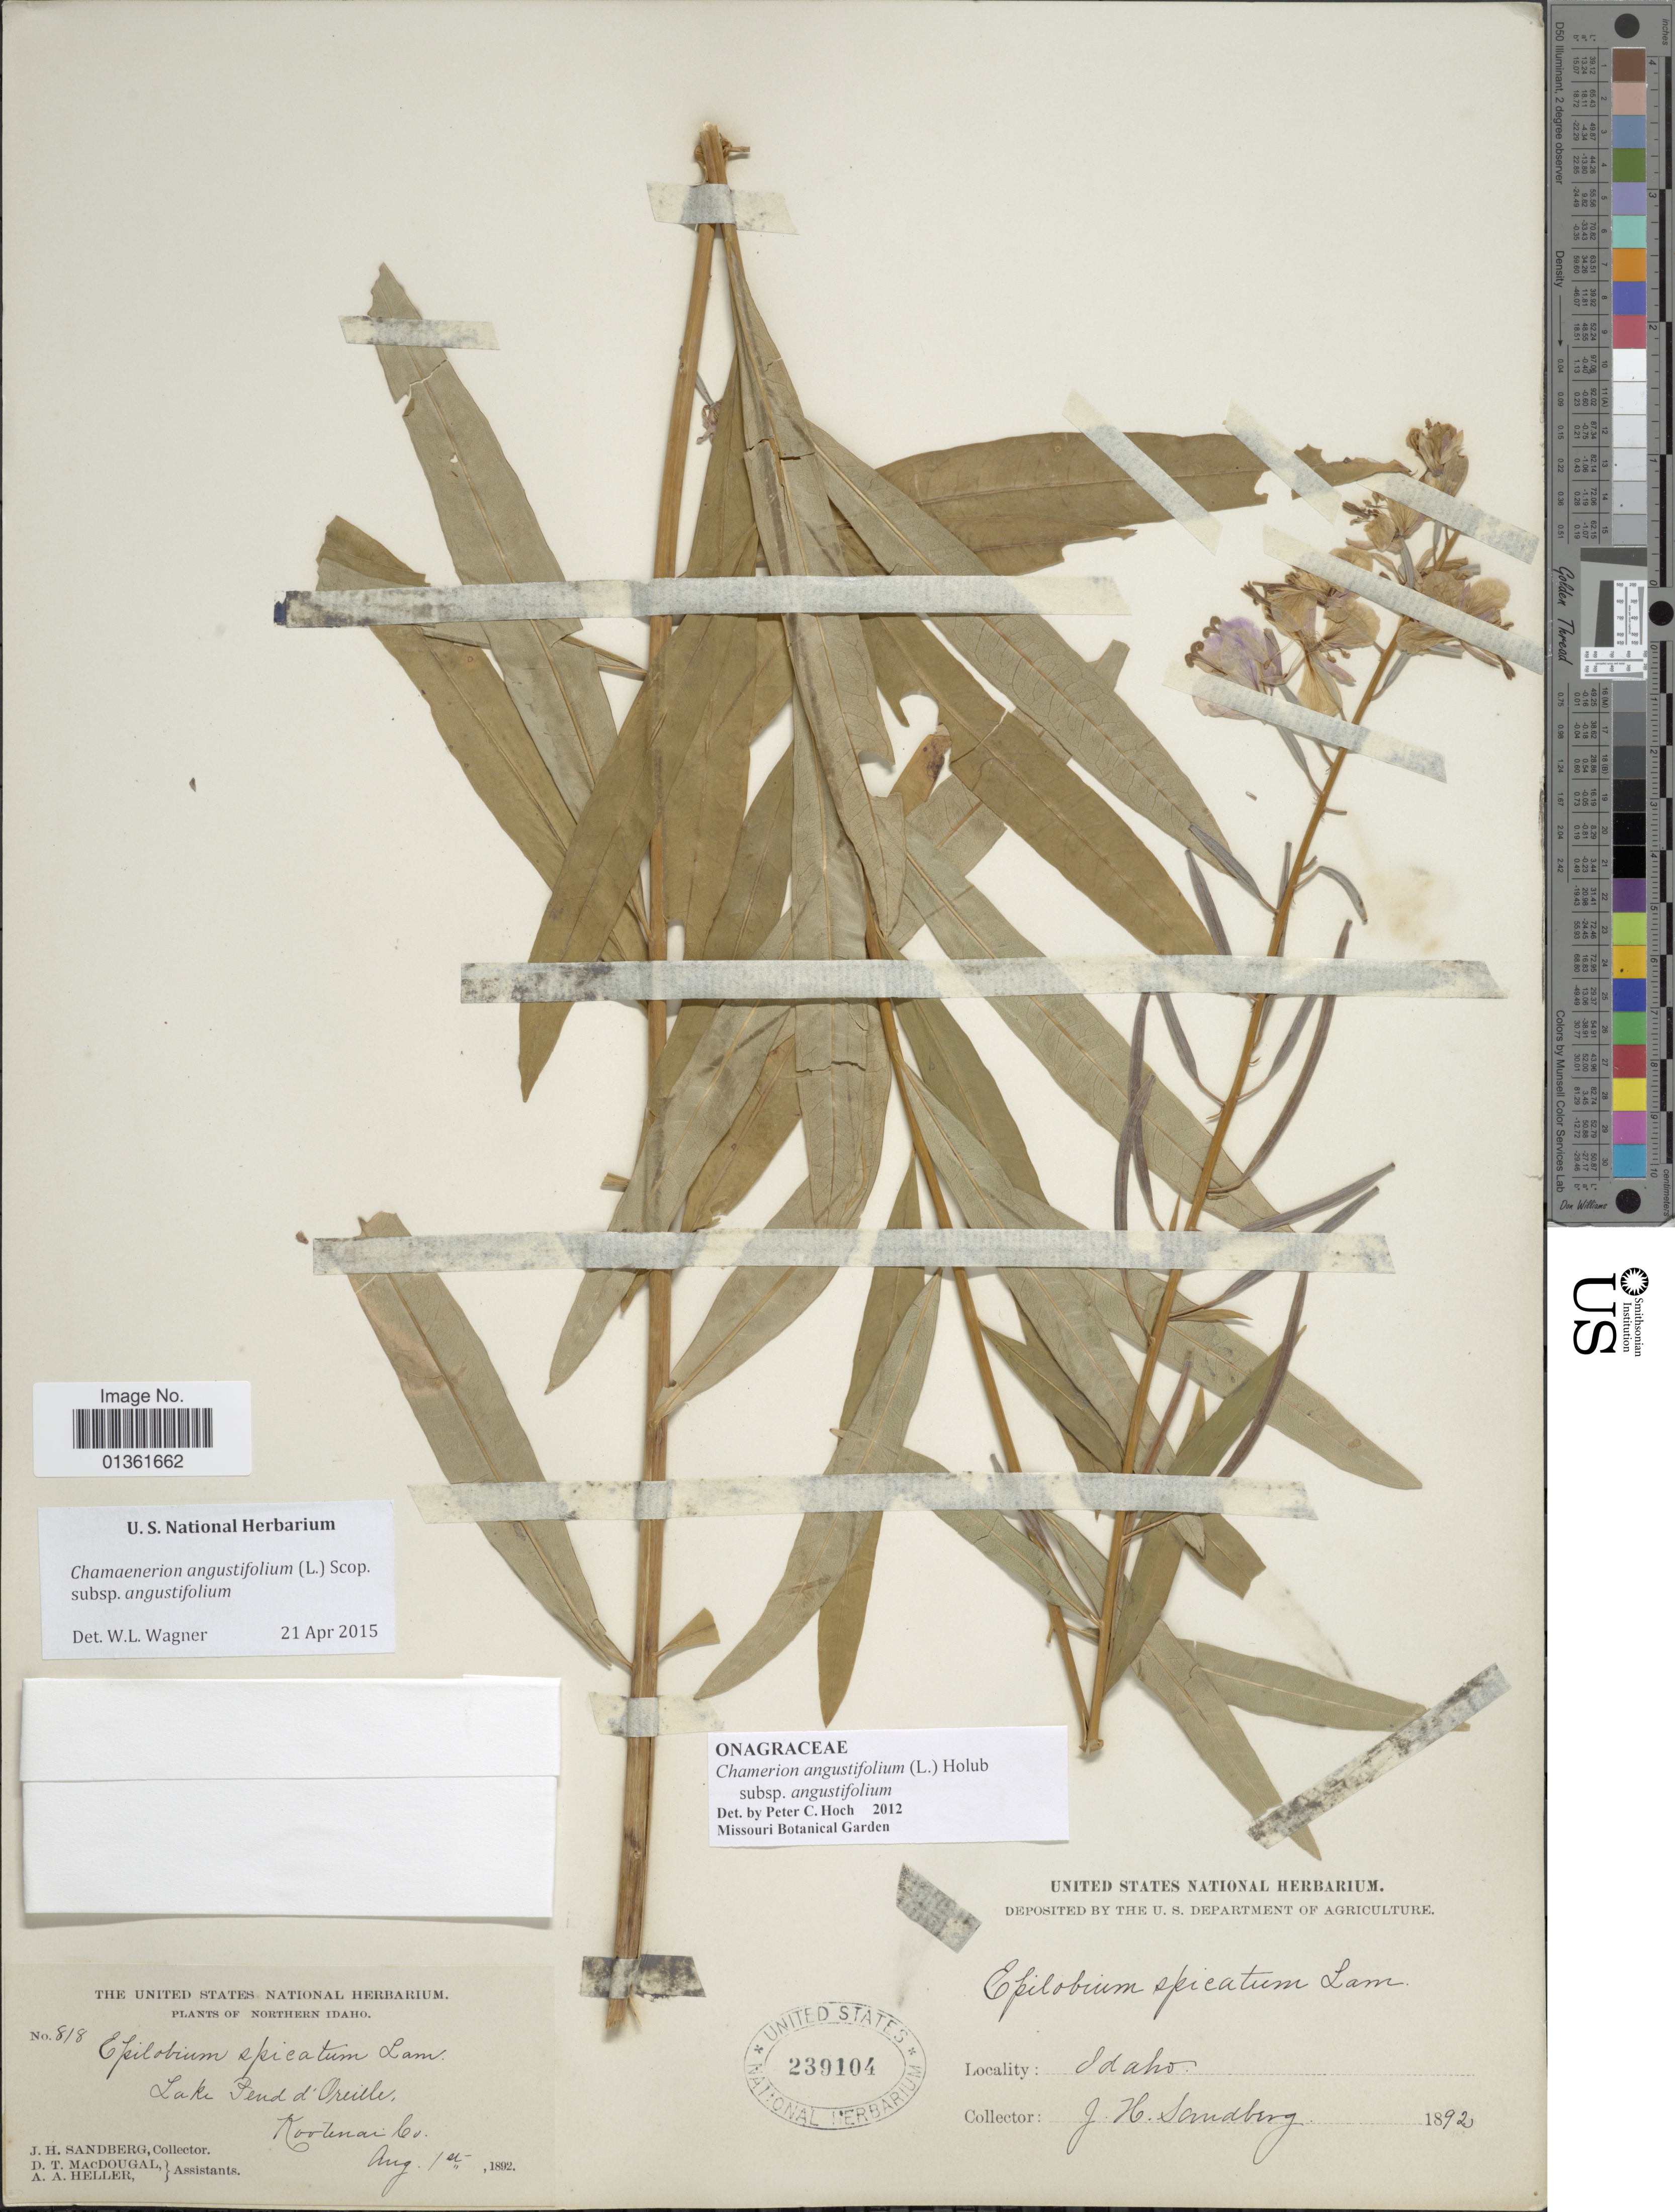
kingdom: Plantae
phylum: Tracheophyta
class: Magnoliopsida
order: Myrtales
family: Onagraceae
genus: Chamaenerion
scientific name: Chamaenerion angustifolium subsp. angustifolium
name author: (L.) Scop.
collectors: J. H. Sandberg, D. McDougal & A. A. Heller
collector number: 818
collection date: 1892-08-01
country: United States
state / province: Idaho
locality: Northern Idaho. Lake Pend d'Oreille. Kootenai Co.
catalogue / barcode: US 239104